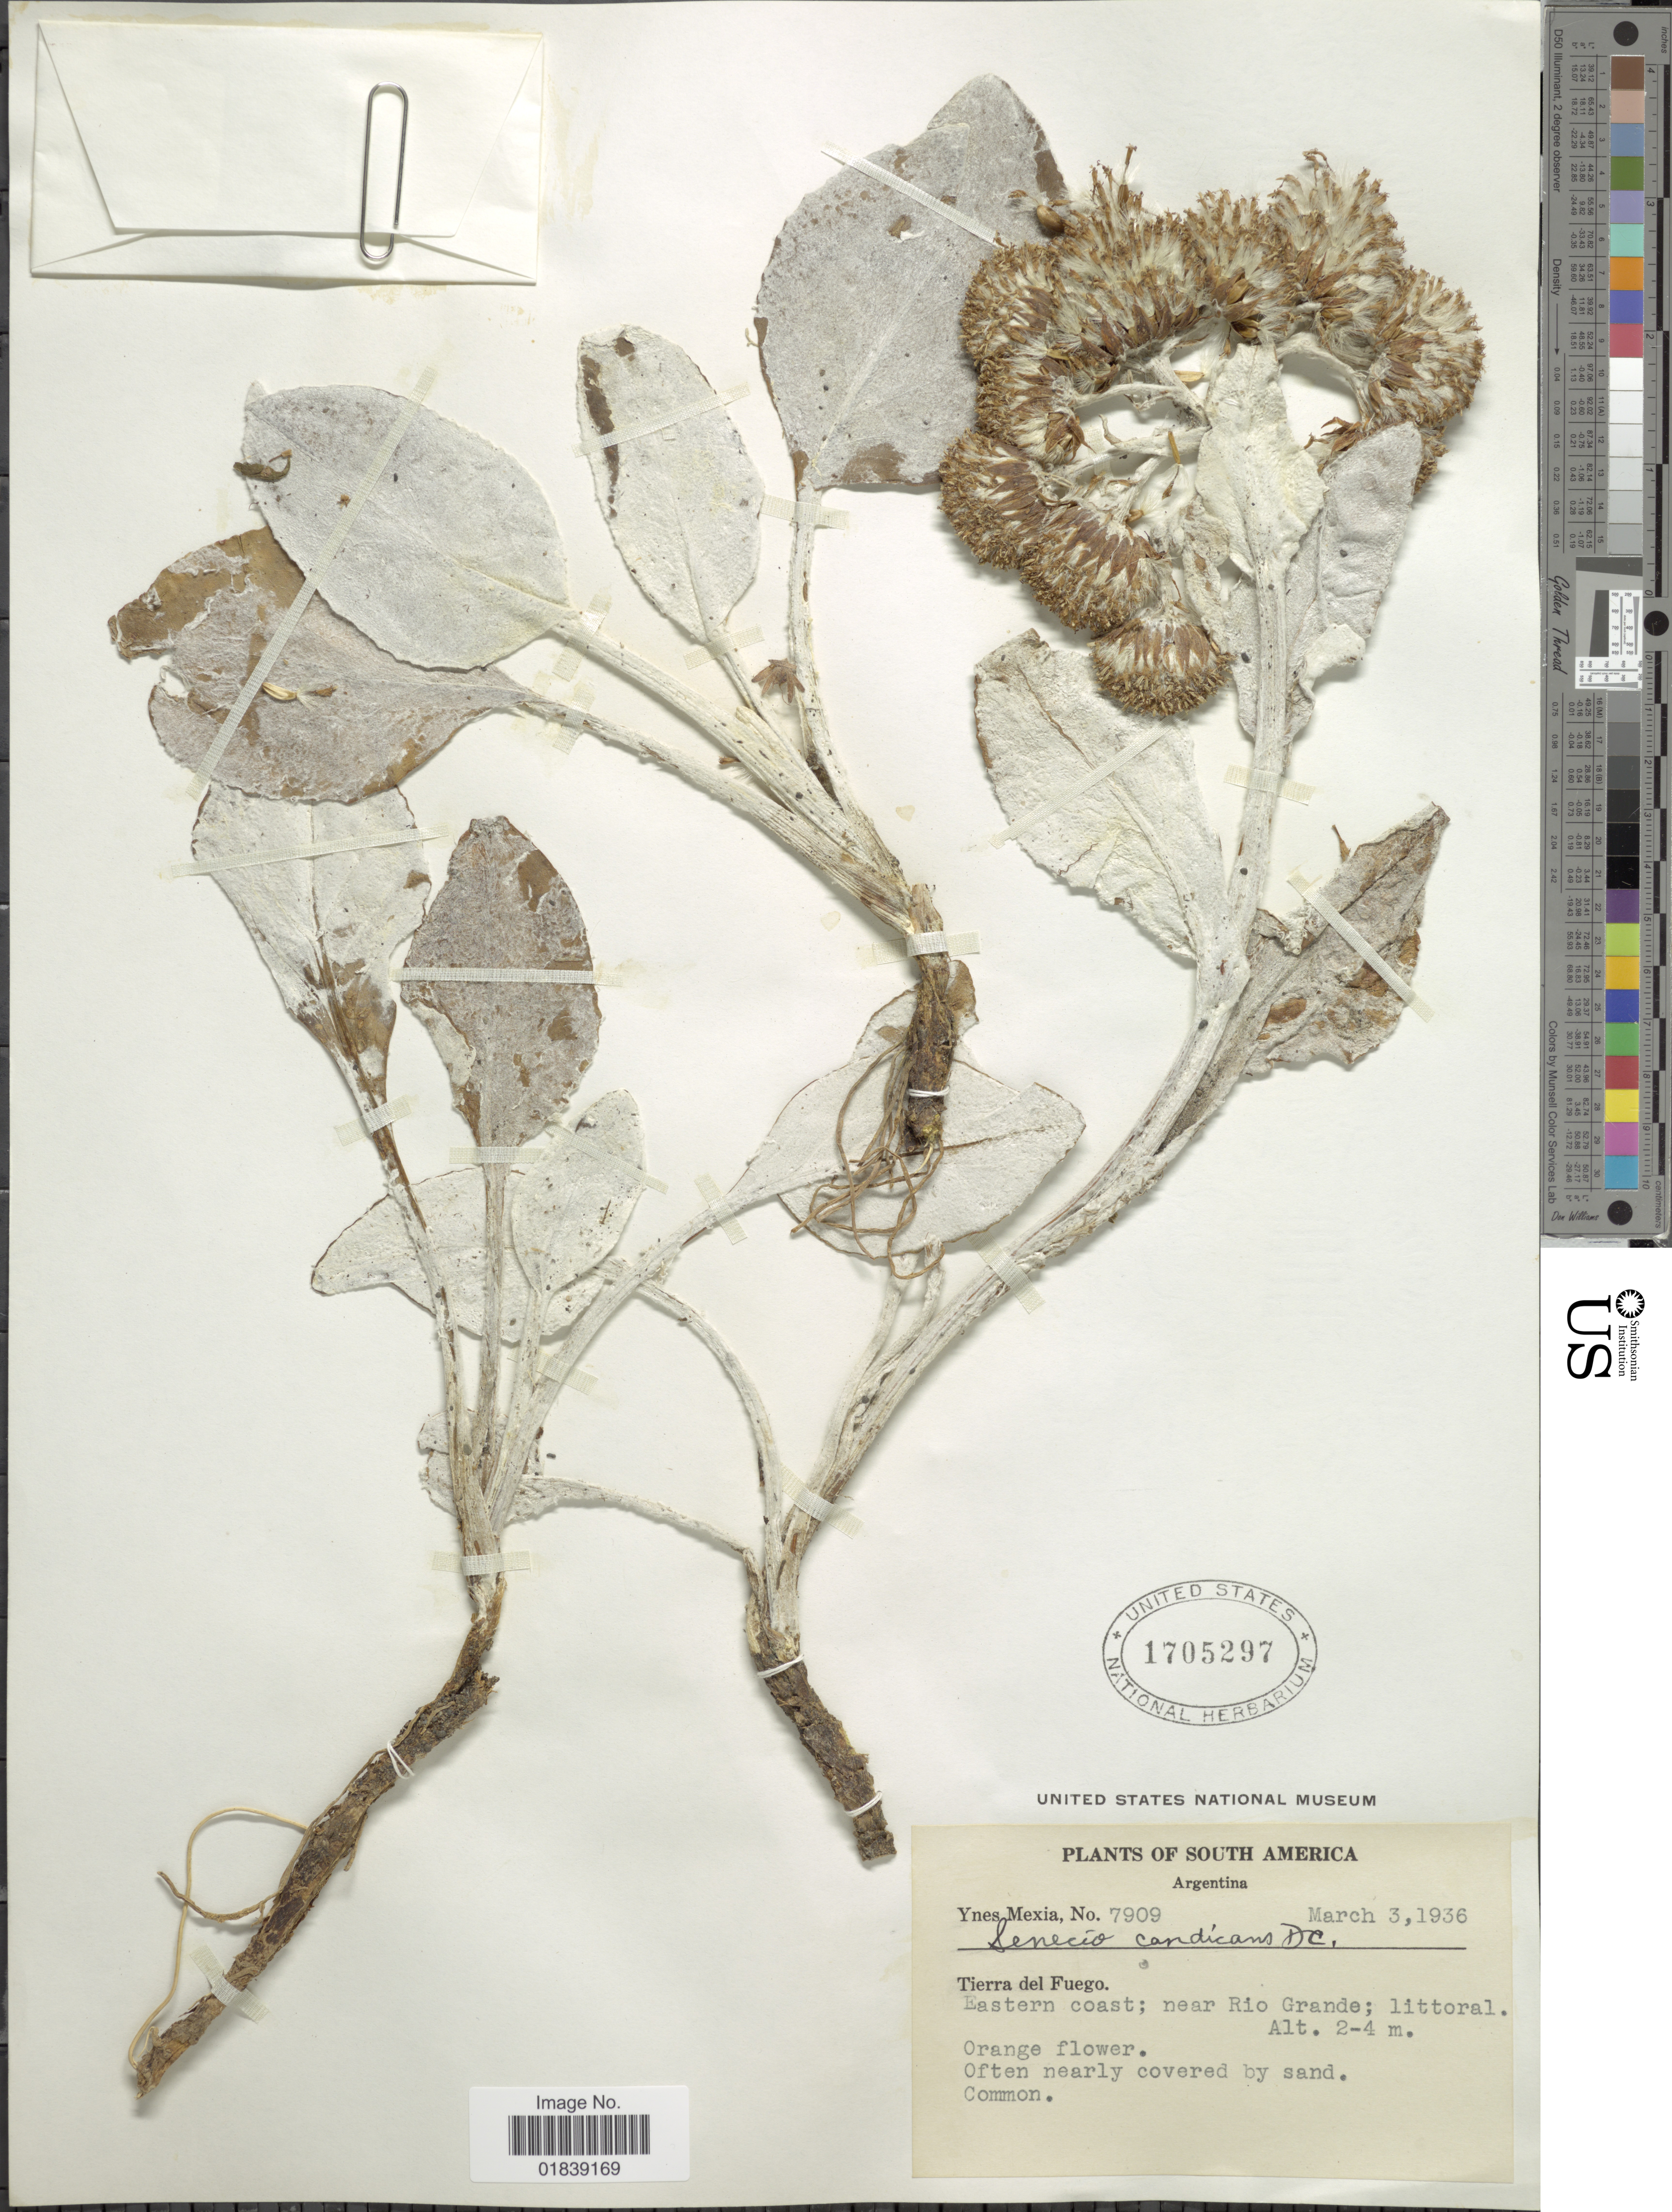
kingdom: Plantae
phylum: Tracheophyta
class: Magnoliopsida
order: Asterales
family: Asteraceae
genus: Senecio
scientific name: Senecio candidans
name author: DC.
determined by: Salomon, Luciana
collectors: Y. Mexia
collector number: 7909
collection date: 1936-03-03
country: Argentina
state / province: Tierra del Fuego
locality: South America, eastern coast, near Rio Grande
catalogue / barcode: US 1705297